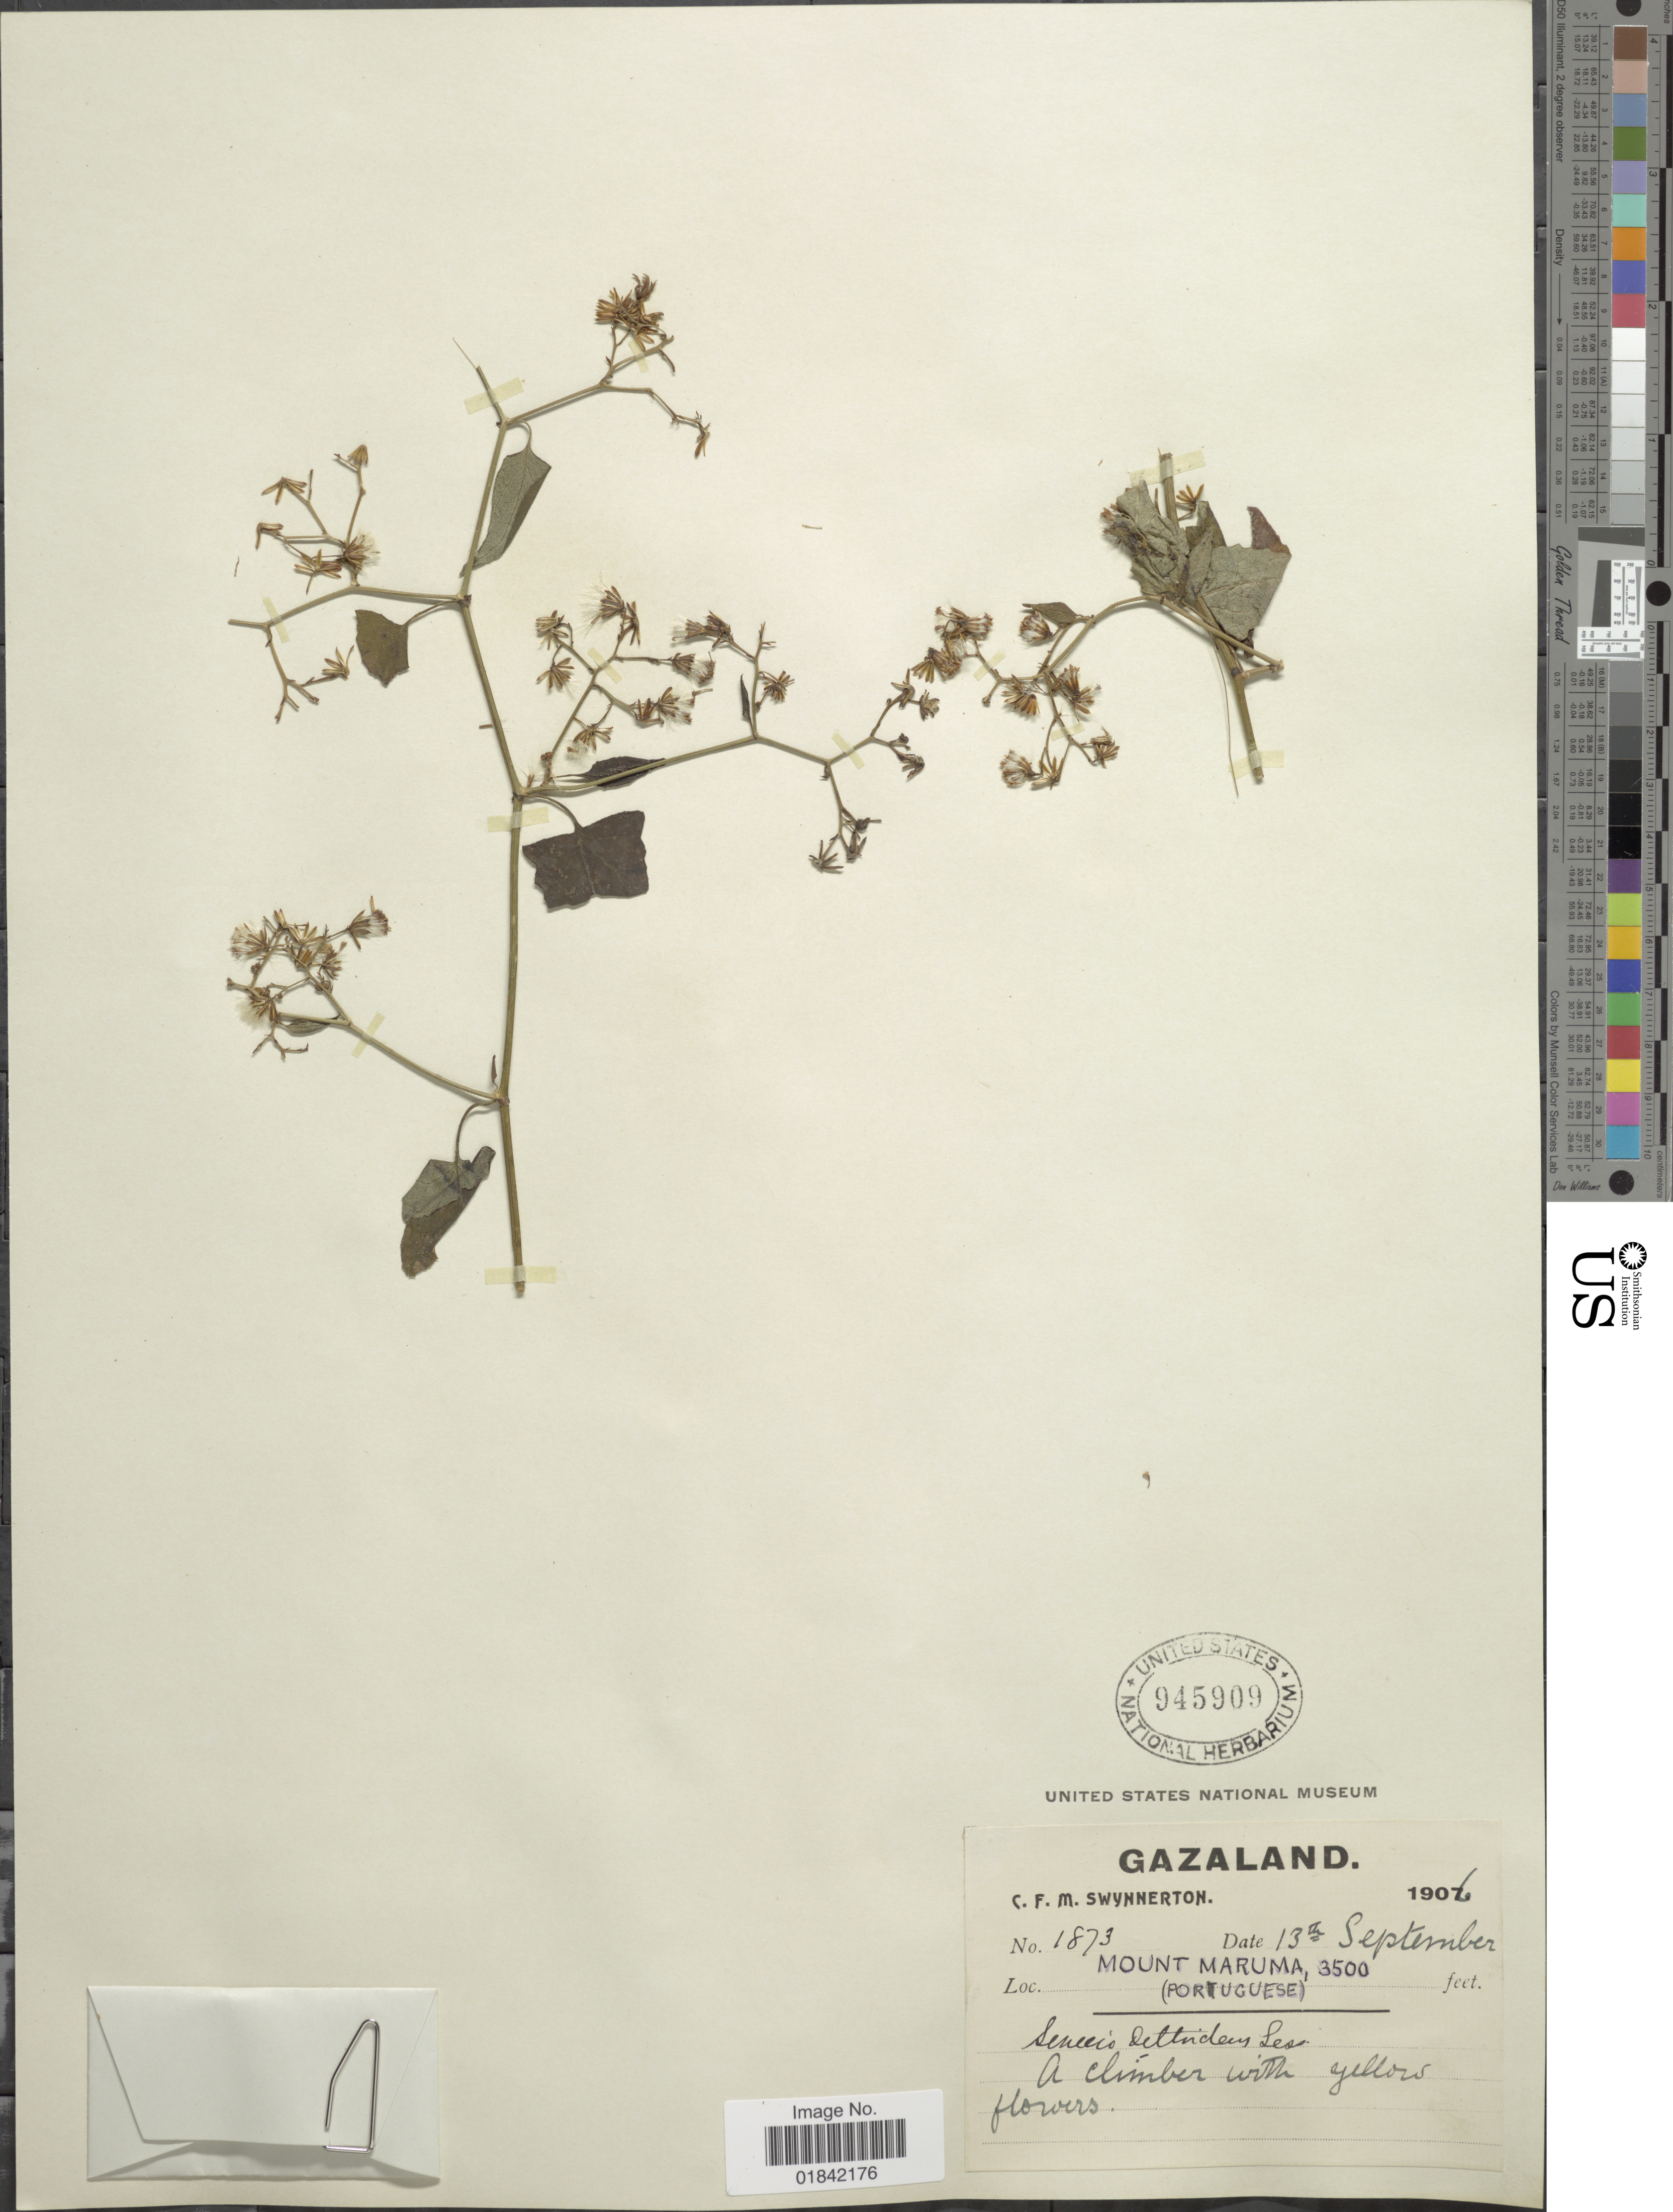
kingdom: Plantae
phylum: Tracheophyta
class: Magnoliopsida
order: Asterales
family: Asteraceae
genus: Senecio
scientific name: Senecio deltoideus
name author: Less.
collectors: C. Swynnerton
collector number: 1873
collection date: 1906-09-13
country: Zimbabwe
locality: Gazaland, Mount Maruma (Portuguese)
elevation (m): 1067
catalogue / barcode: US 945909